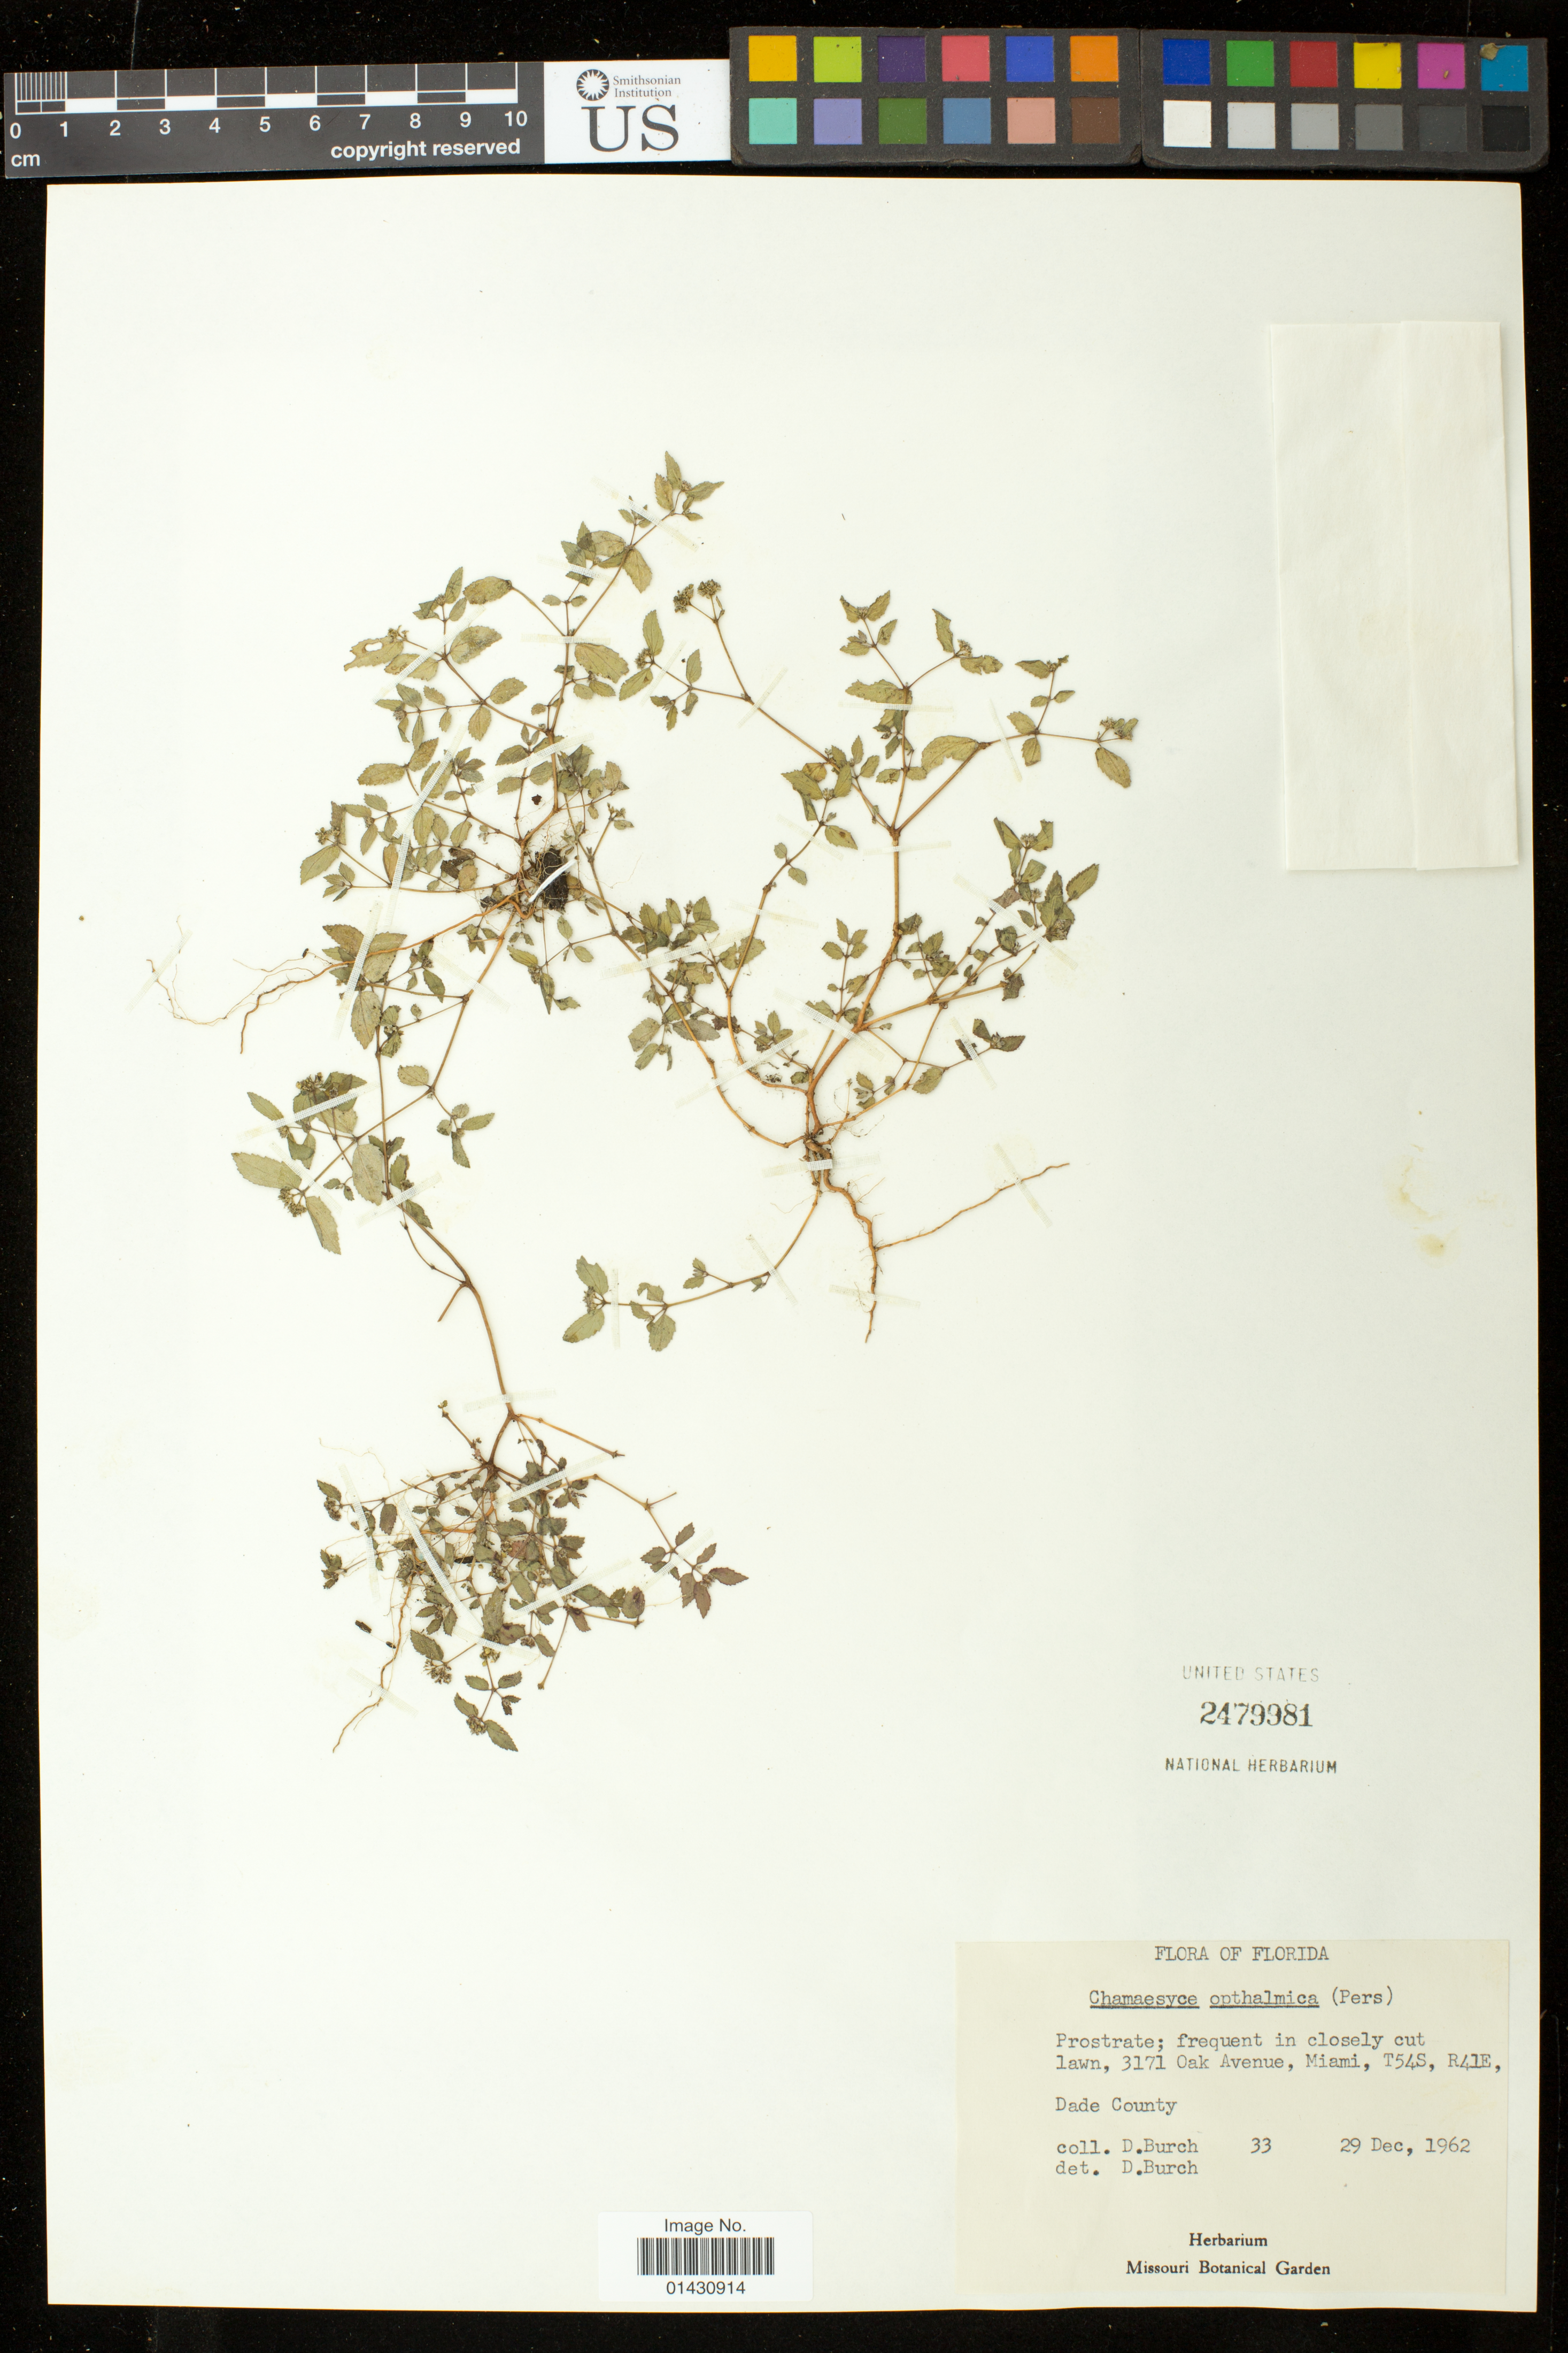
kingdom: Plantae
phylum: Tracheophyta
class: Magnoliopsida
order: Malpighiales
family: Euphorbiaceae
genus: Euphorbia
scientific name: Euphorbia ophthalmica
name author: Pers.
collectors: D. Burch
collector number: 33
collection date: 1962-12-29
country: United States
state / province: Florida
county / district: Miami-Dade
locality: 3171 Oak Avenue, Miami, T54S, R41E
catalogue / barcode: US 2479981